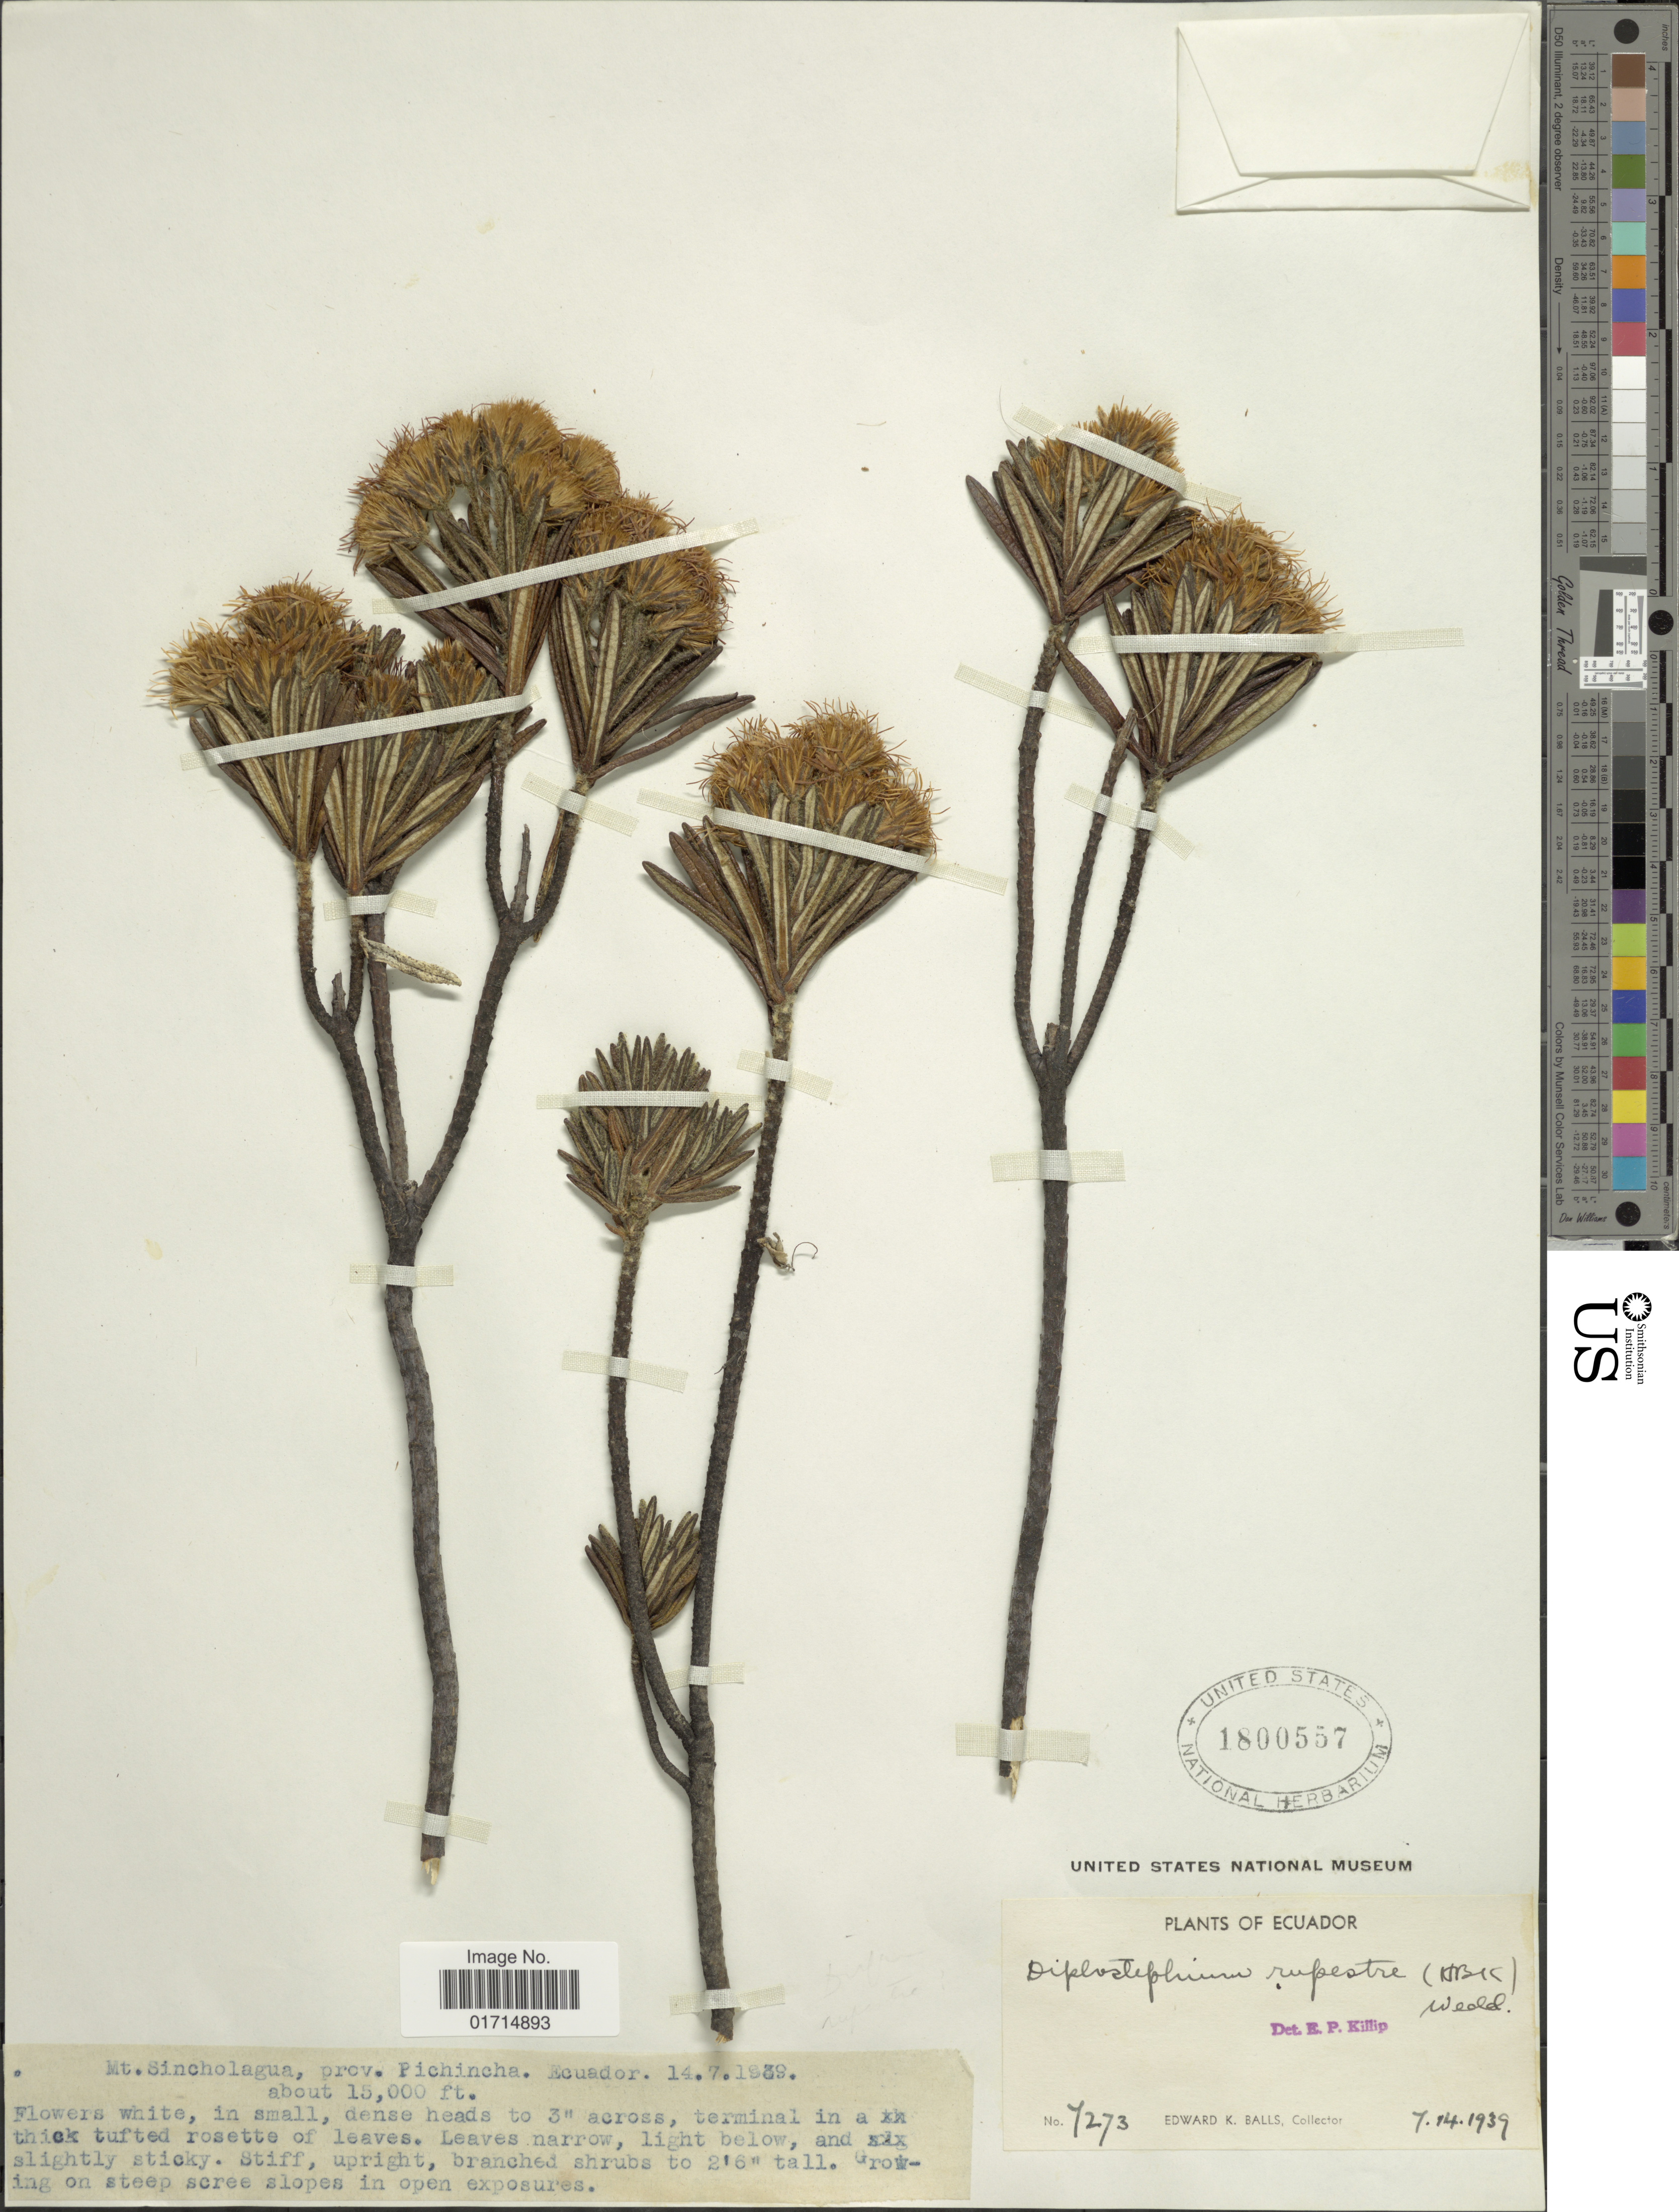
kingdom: Plantae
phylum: Tracheophyta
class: Magnoliopsida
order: Asterales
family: Asteraceae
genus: Diplostephium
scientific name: Diplostephium rupestre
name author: (Kunth) Wedd.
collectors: E. K. Balls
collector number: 7273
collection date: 1939-07-14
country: Ecuador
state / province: Pichincha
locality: Mt. Sincholagua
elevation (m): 4572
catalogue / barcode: US 1800557